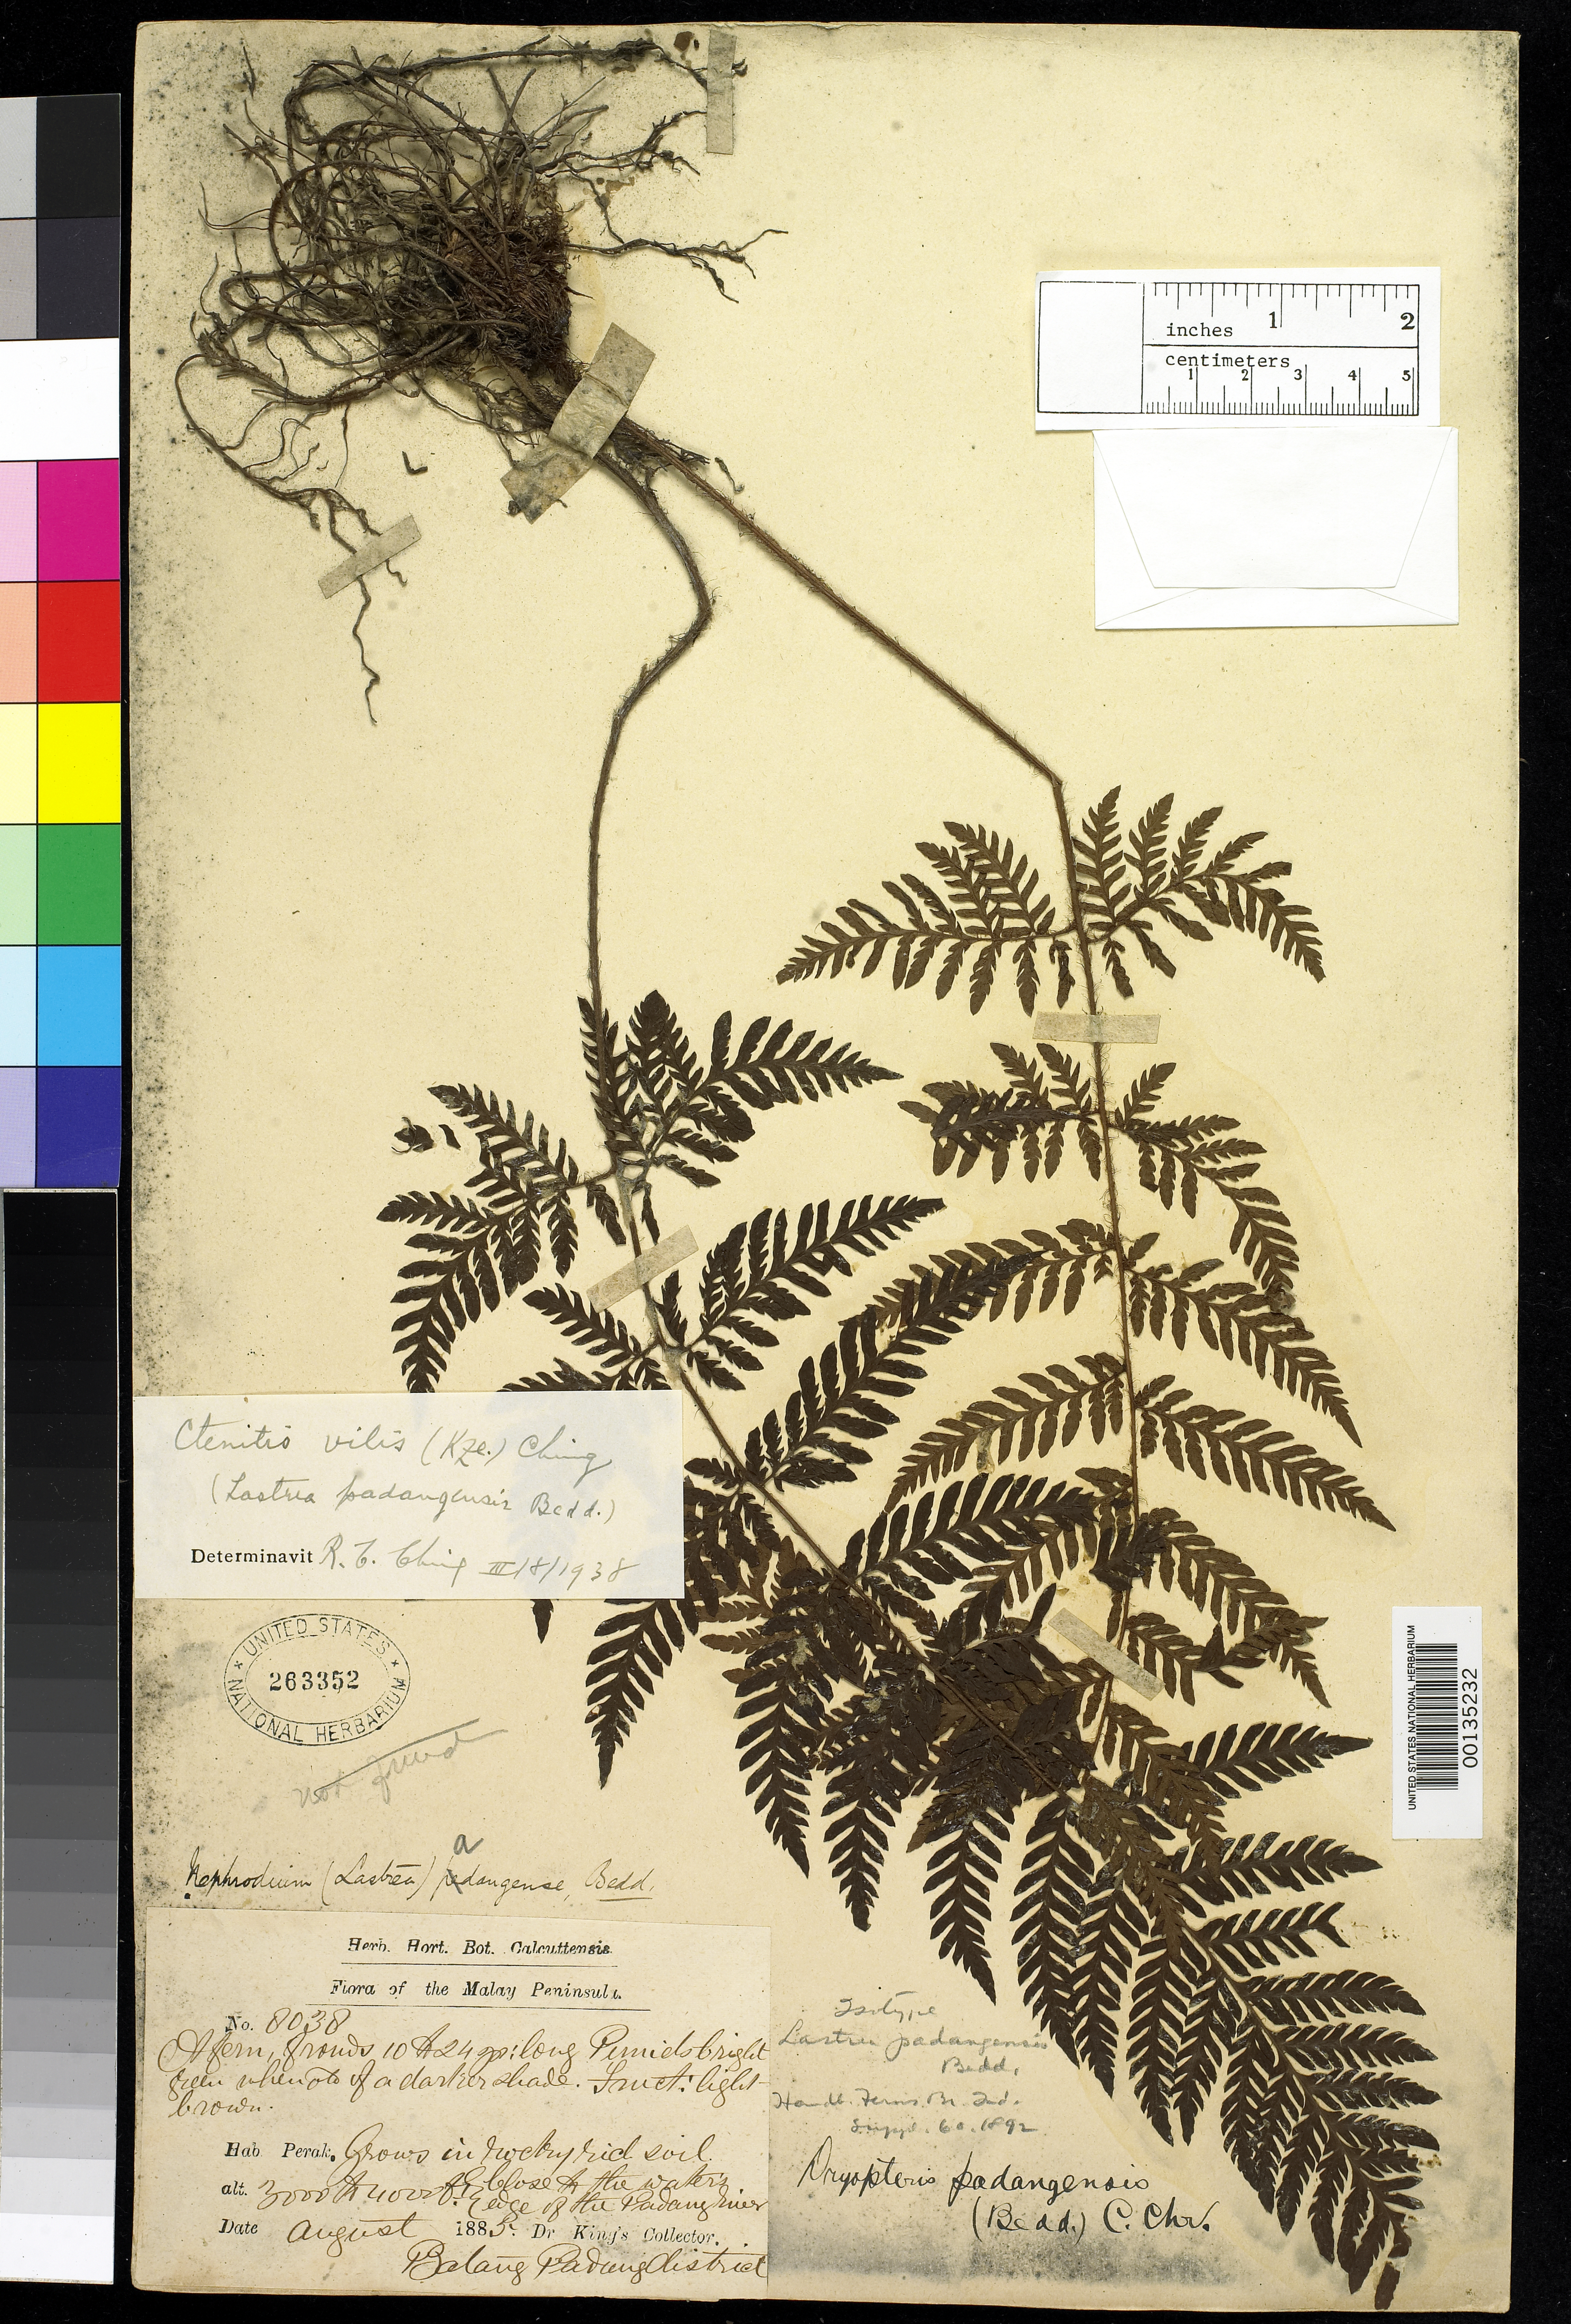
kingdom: Plantae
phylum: Tracheophyta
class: Polypodiopsida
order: Polypodiales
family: Thelypteridaceae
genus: Lastrea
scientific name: Lastrea padangensis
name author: Bedd.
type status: Type Collection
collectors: H. H. Kunstler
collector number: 8038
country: Malaysia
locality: Batang Padang. Edge of Padang River. Malay Peninsula. [Geonames.org only lists Padang River on Sumatra, Indonesia]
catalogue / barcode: US 263352